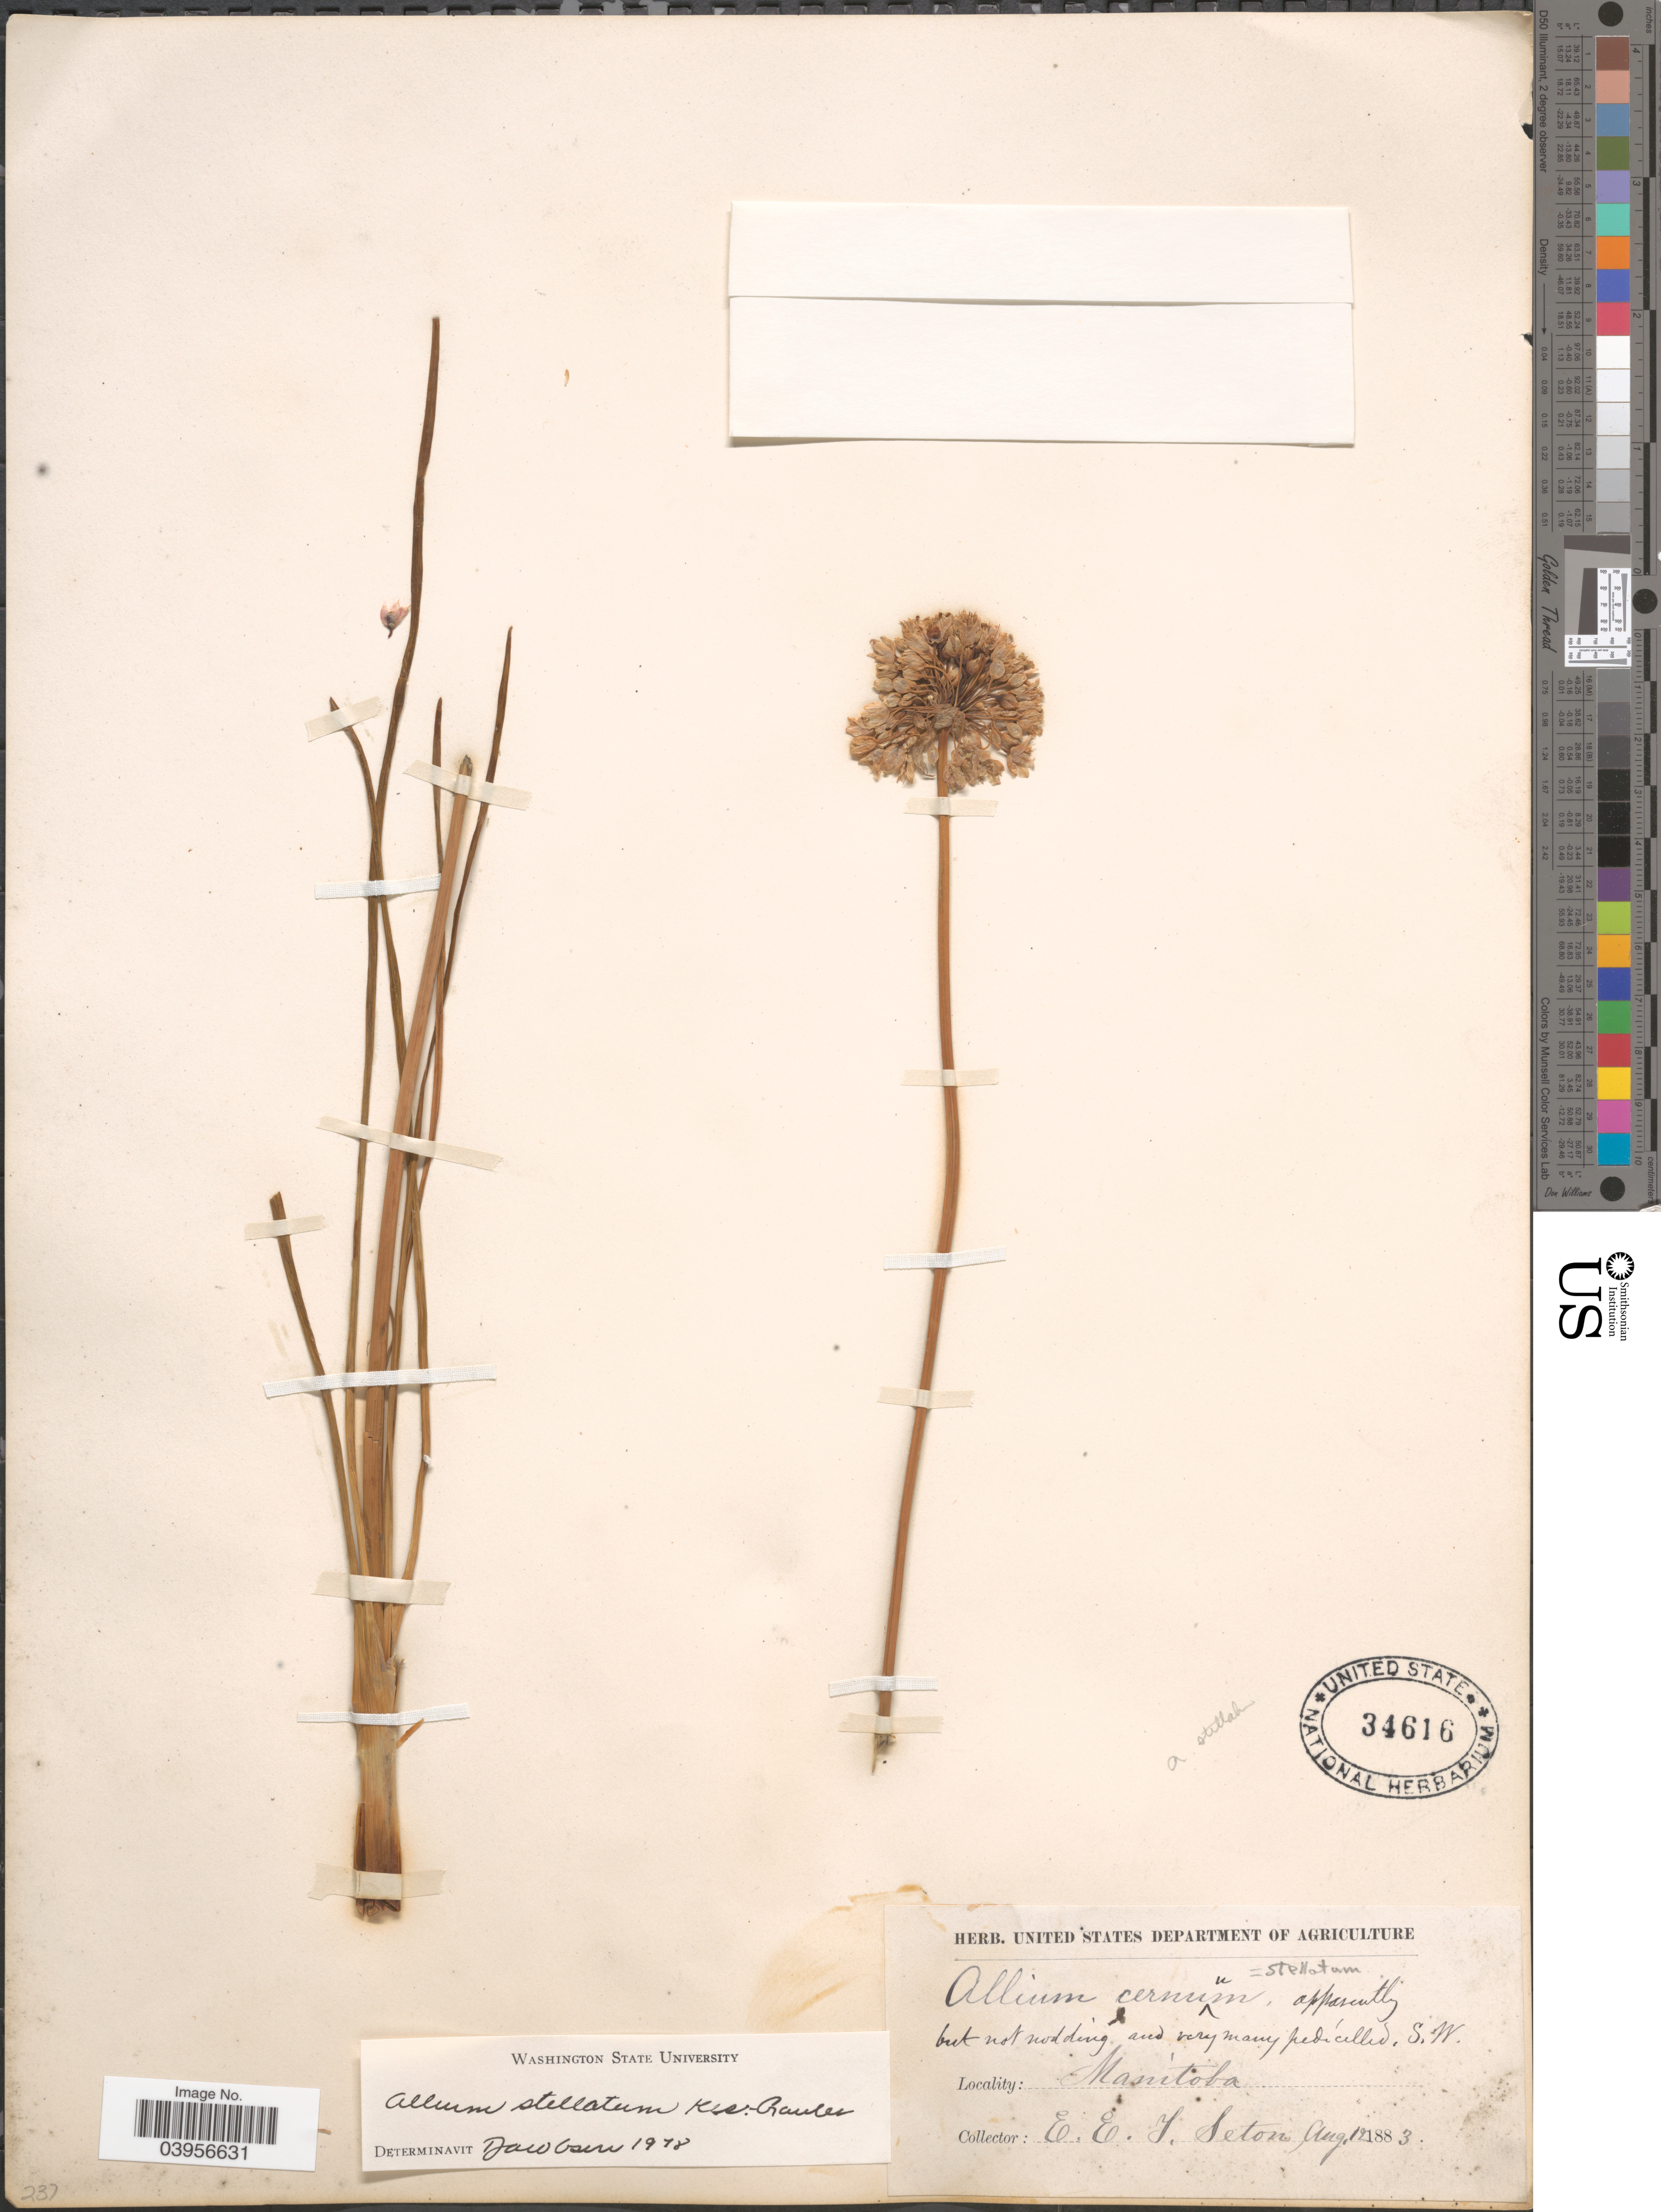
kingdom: Plantae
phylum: Tracheophyta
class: Liliopsida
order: Asparagales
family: Amaryllidaceae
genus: Allium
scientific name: Allium stellatum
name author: Nutt. ex Ker Gawl.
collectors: E. Seton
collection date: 1883-08-12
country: Canada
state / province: Manitoba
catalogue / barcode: US 34616